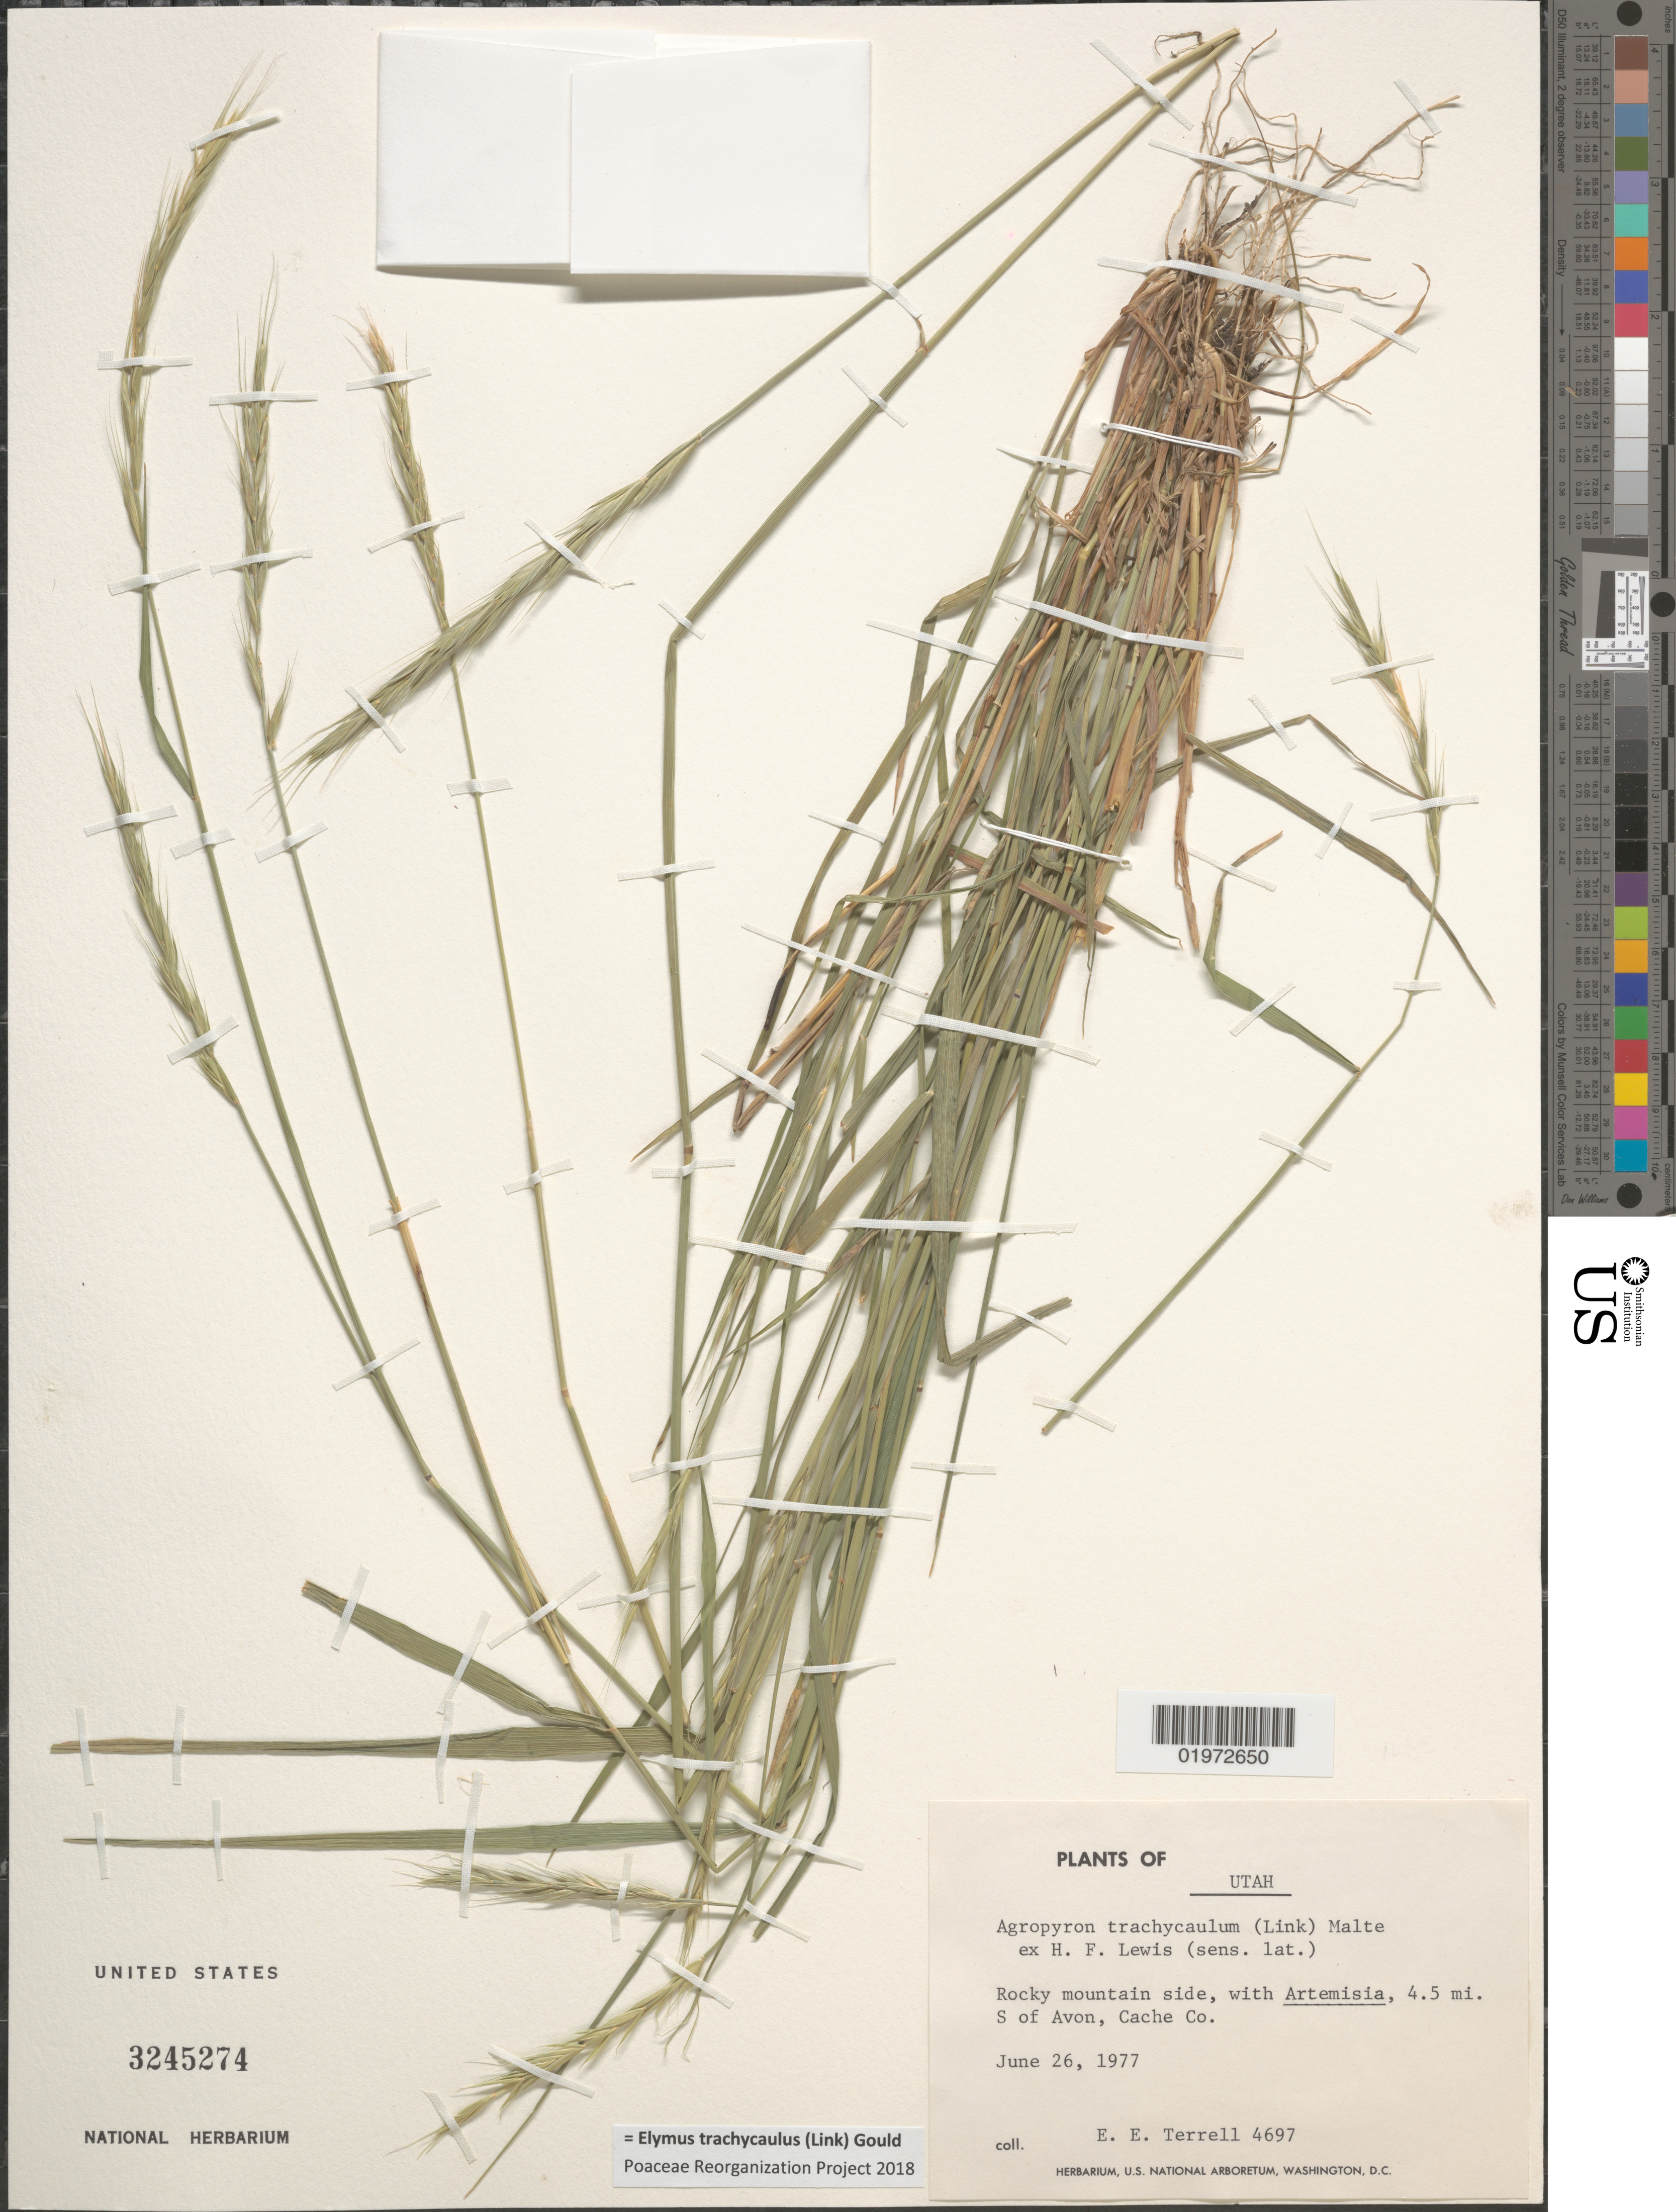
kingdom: Plantae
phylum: Tracheophyta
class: Liliopsida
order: Poales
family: Poaceae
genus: Elymus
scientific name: Elymus trachycaulus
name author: (Link) Gould ex Shinners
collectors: E. E. Terrell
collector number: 4697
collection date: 1977-06-26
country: United States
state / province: Utah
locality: Rocky mountain side, with Artemisia, 4.5 mi. S of Avon, Cache Co.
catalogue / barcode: US 3245274